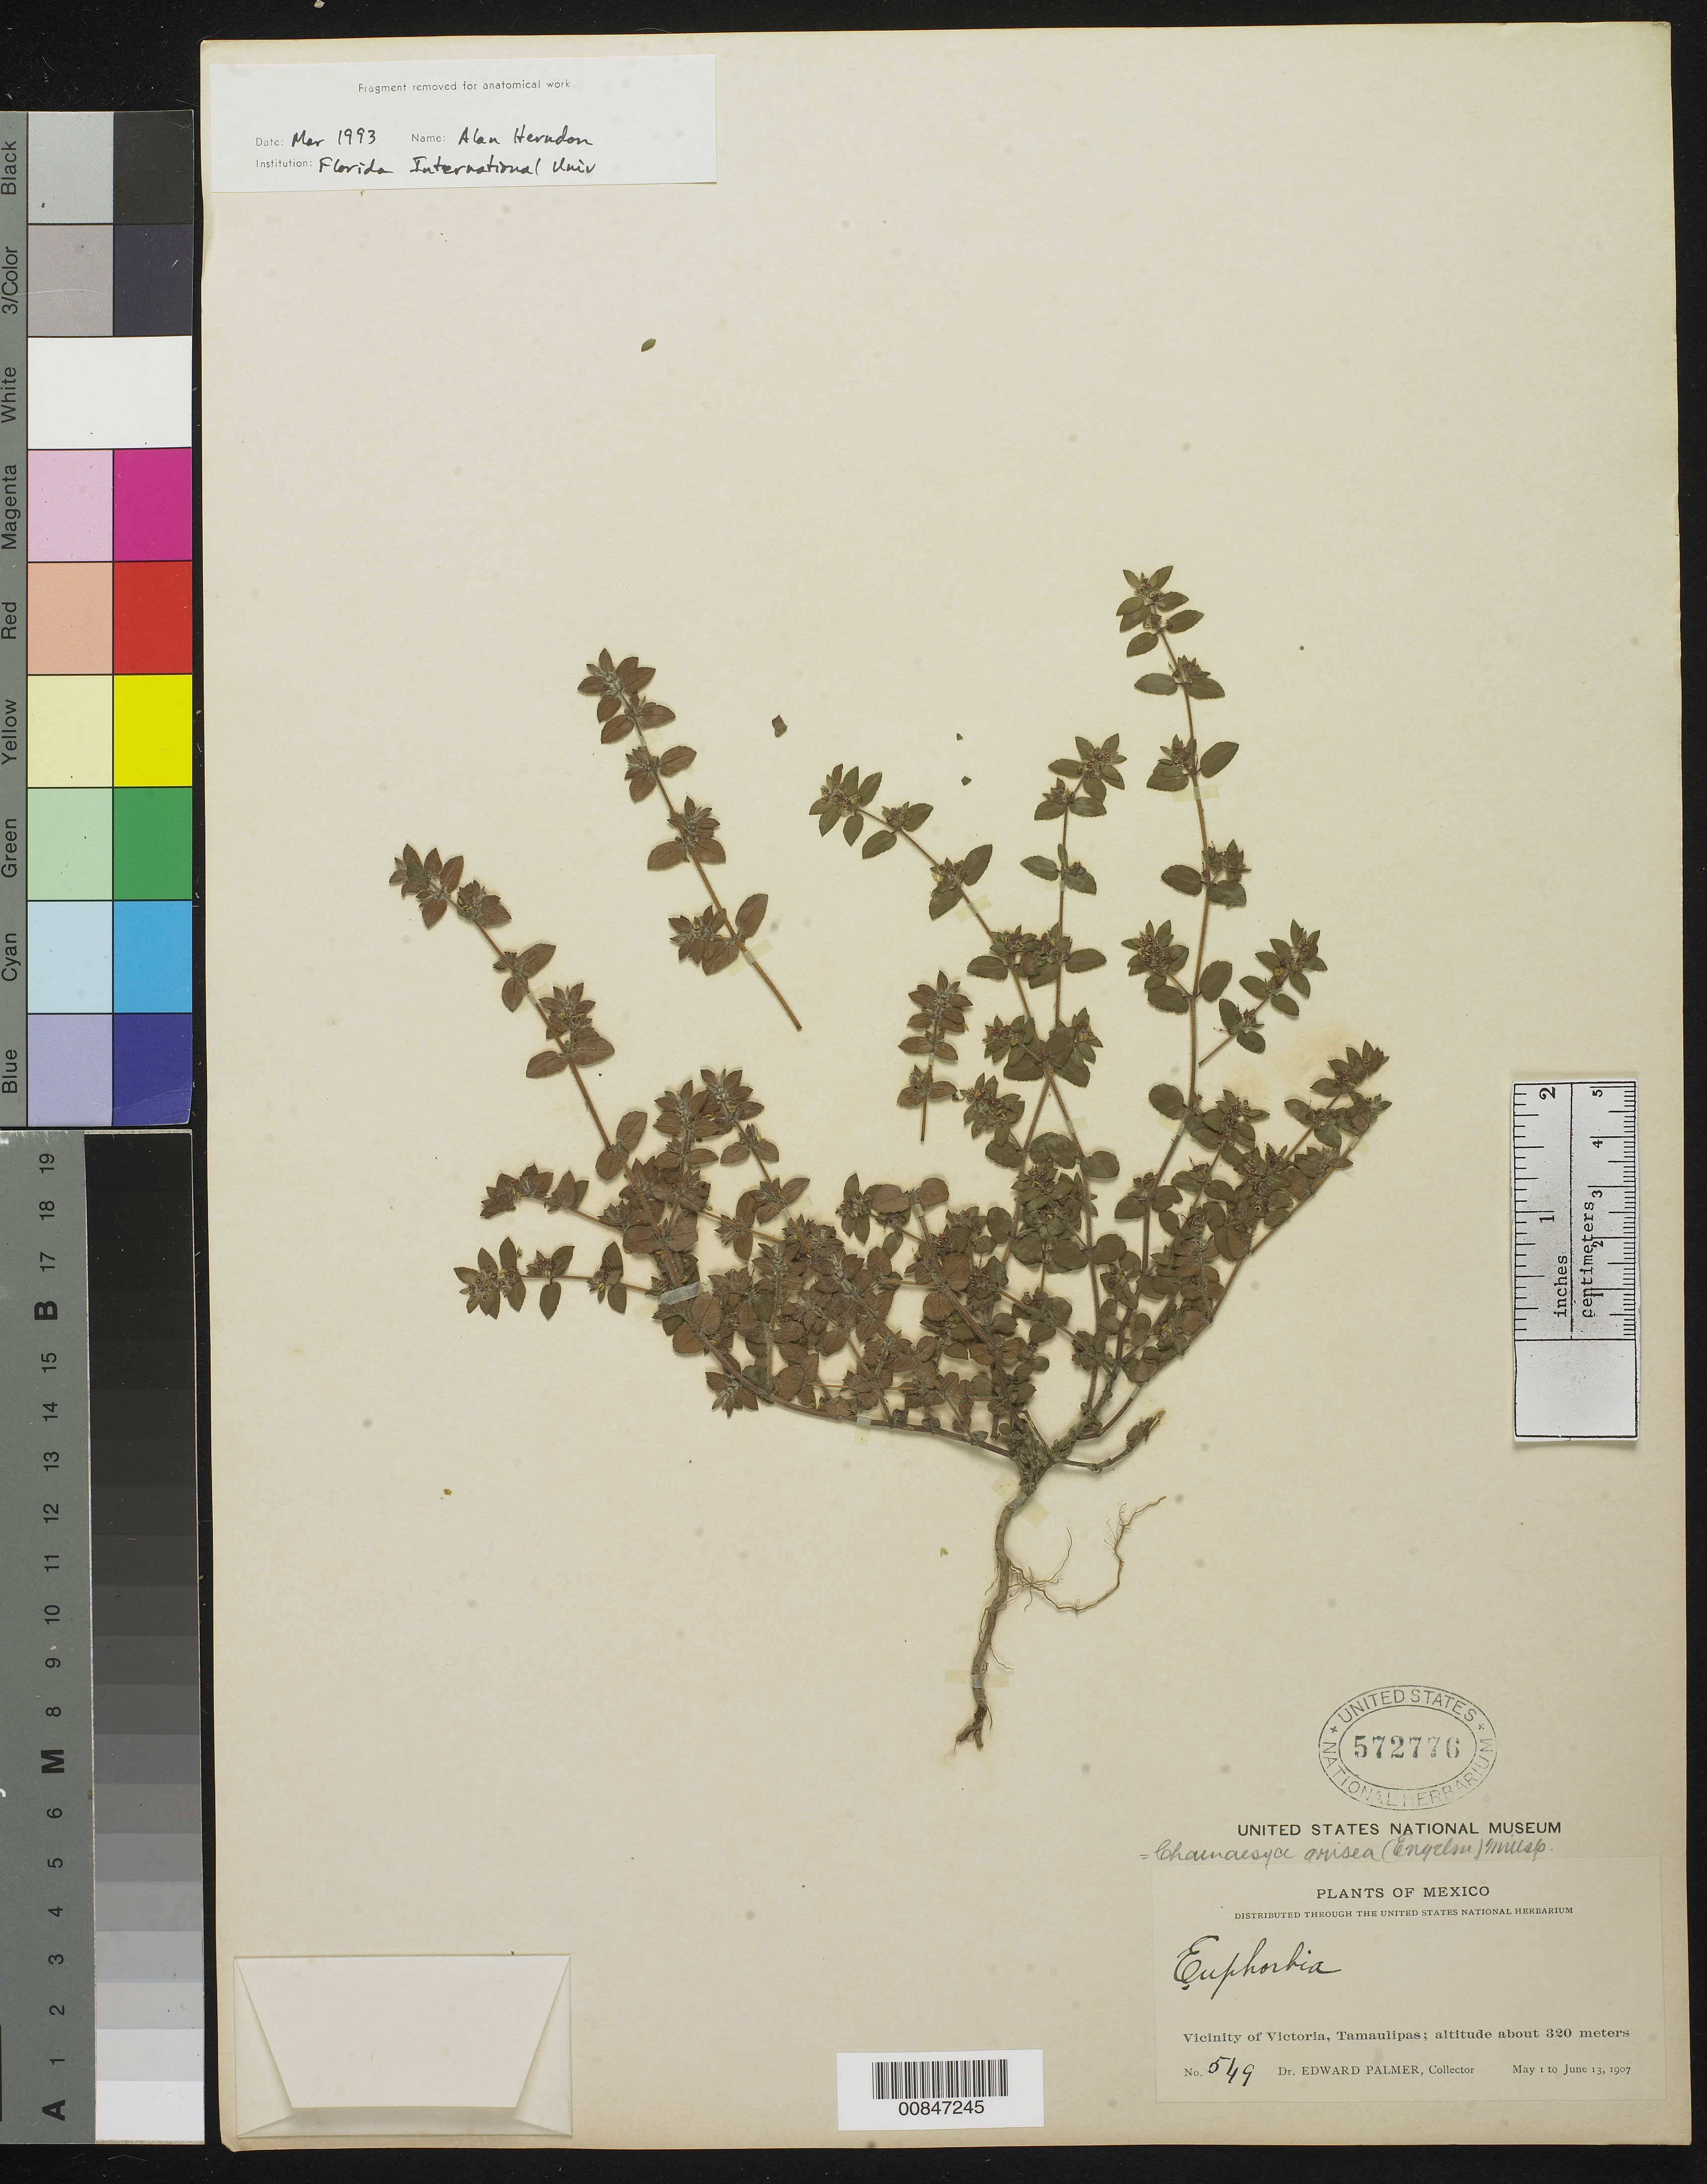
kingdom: Plantae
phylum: Tracheophyta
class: Magnoliopsida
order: Malpighiales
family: Euphorbiaceae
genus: Euphorbia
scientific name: Euphorbia grisea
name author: Engelm. ex Boiss.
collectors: E. Palmer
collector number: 549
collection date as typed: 01 May 1907 to 13 Jun 1907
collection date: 1907-05-01/1907-06-13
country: Mexico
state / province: Tamaulipas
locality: Vicinity of Victoria.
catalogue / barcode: US 572776